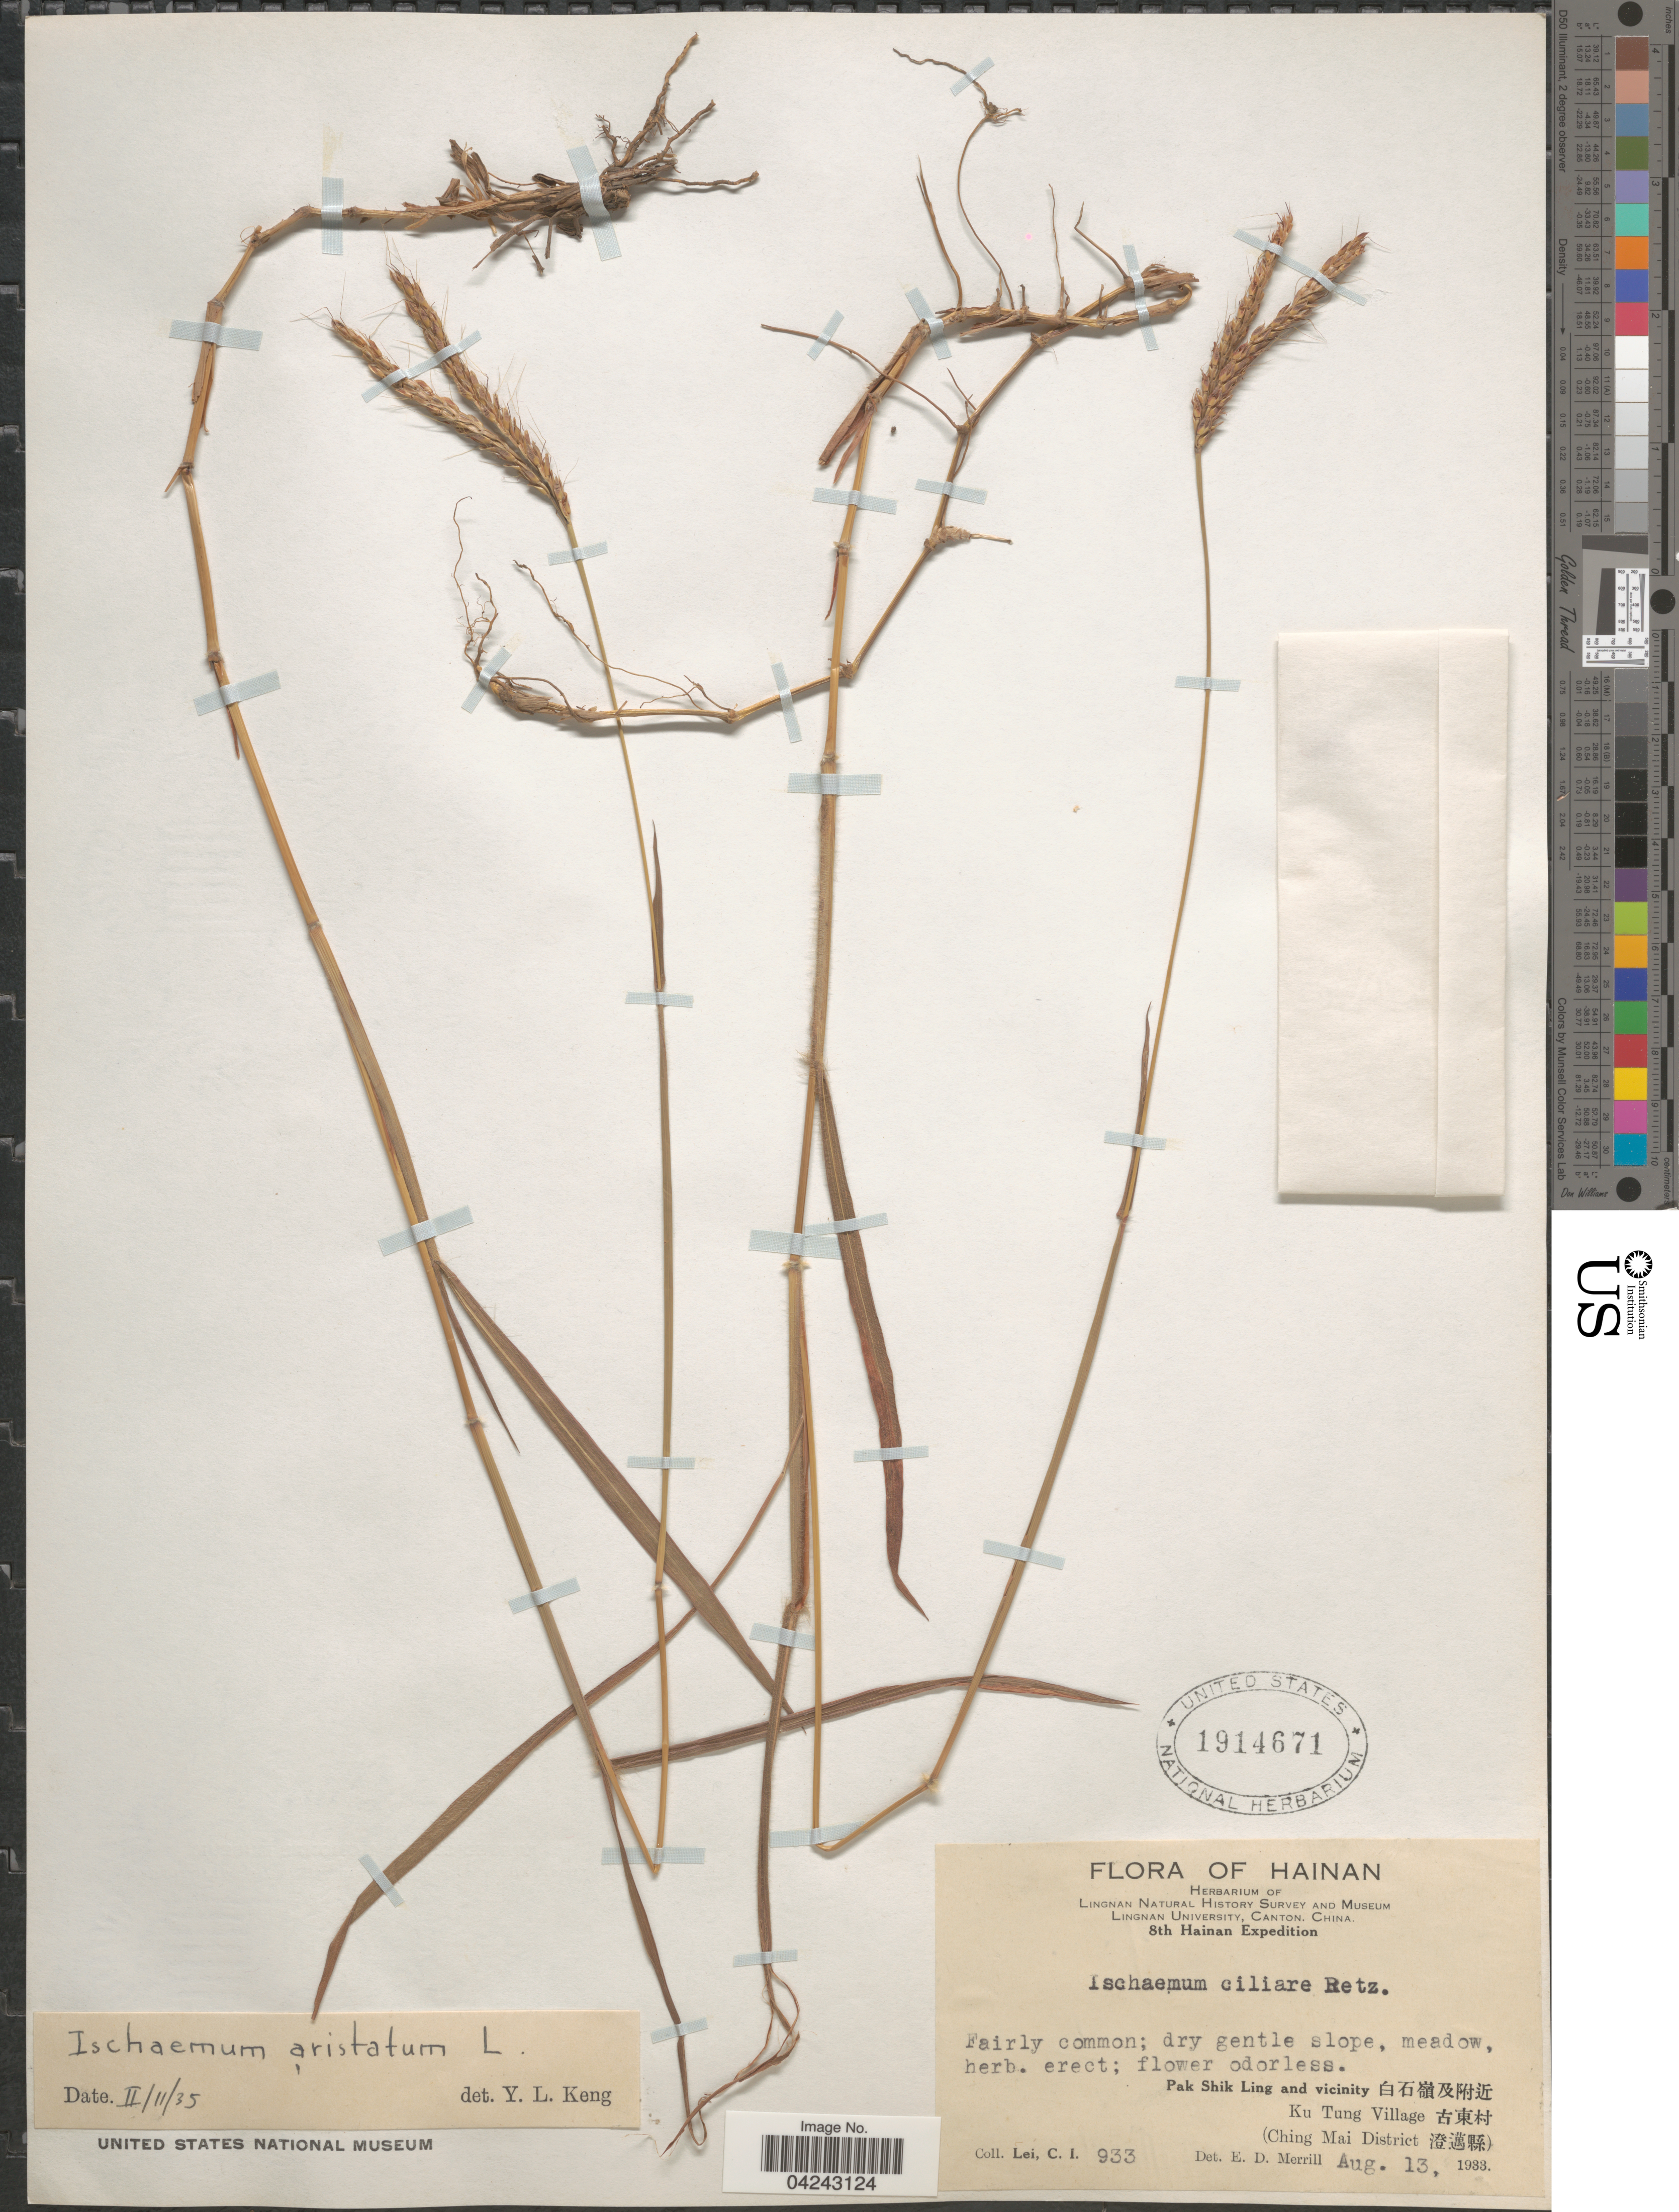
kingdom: Plantae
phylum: Tracheophyta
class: Liliopsida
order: Poales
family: Poaceae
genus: Ischaemum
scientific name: Ischaemum aristatum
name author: L.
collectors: C. I. Lei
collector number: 933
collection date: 1933-08-13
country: China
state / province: Hainan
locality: Lingnan Natural History Survey And Museum Lingnan University. 8th Hainan Expedition. Pak Shik Ling and vicinity X. Ku Tung Village X. (Ching Mai District X).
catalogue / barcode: US 1914671